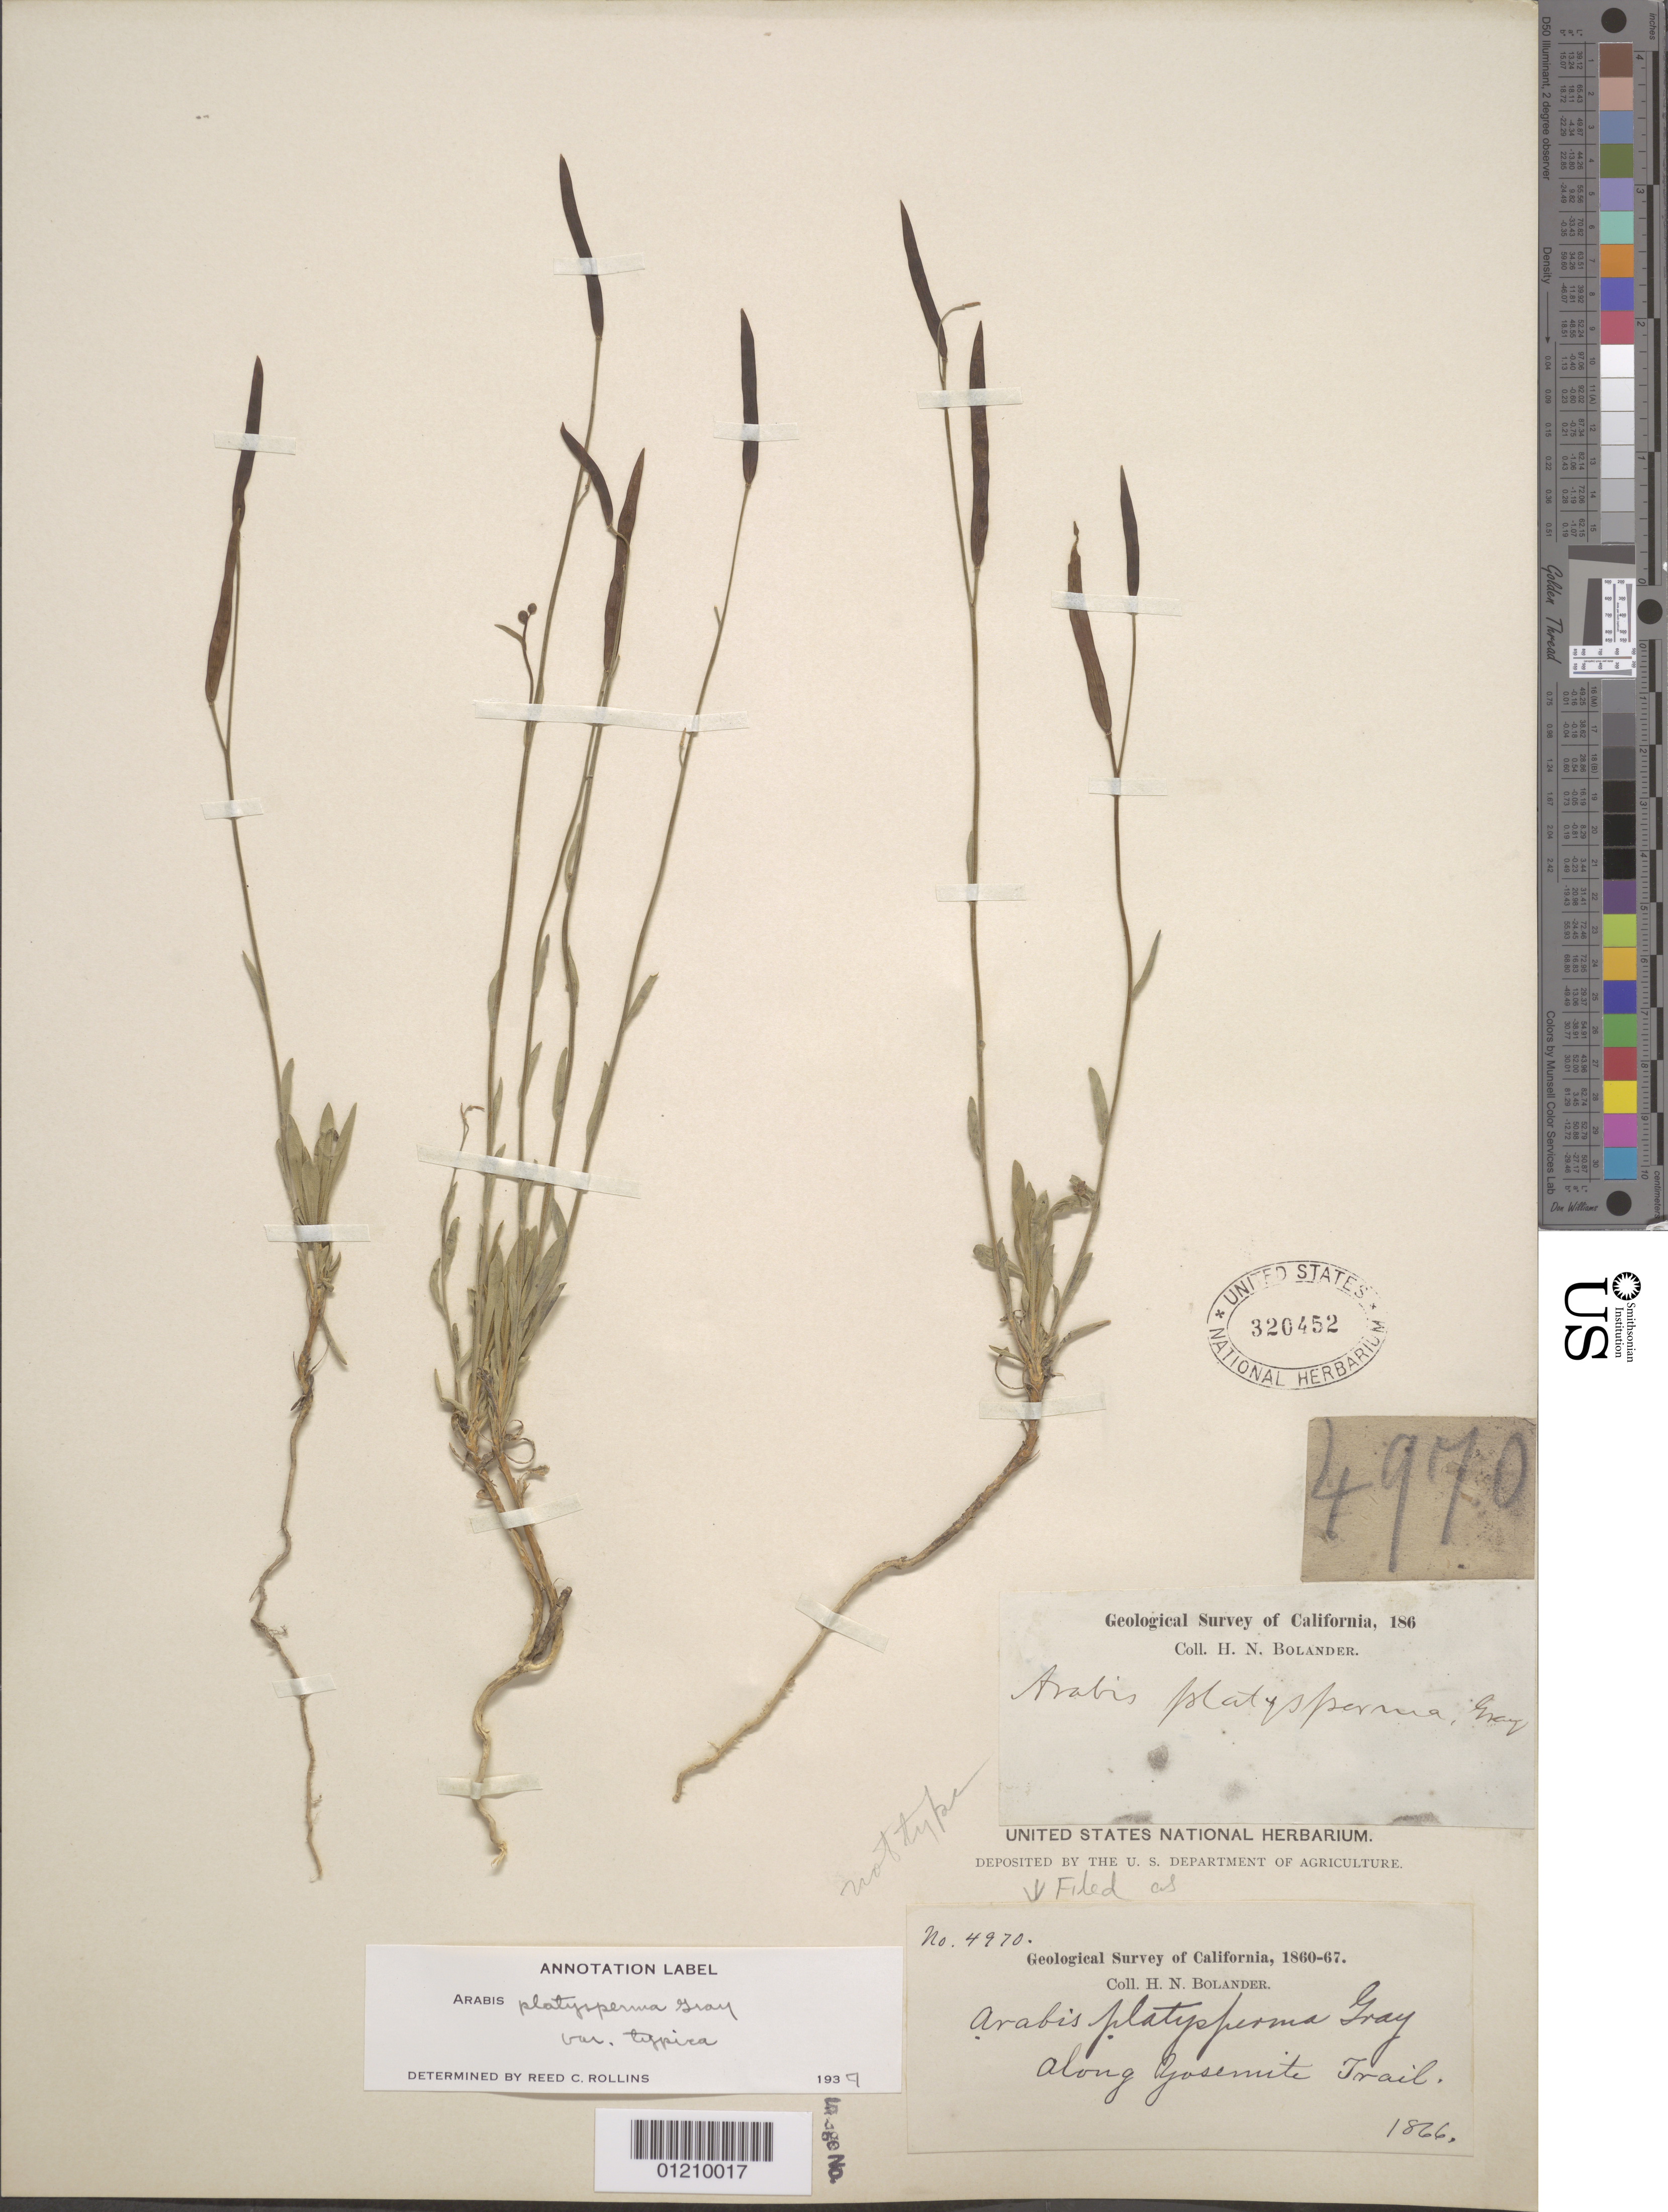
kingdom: Plantae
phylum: Tracheophyta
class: Magnoliopsida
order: Brassicales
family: Brassicaceae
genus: Arabis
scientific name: Arabis platysperma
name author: A. Gray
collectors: H. Bolander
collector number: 4970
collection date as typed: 1866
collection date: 1866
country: United States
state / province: California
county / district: Mariposa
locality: Along Yosemite Trail.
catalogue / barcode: US 320452